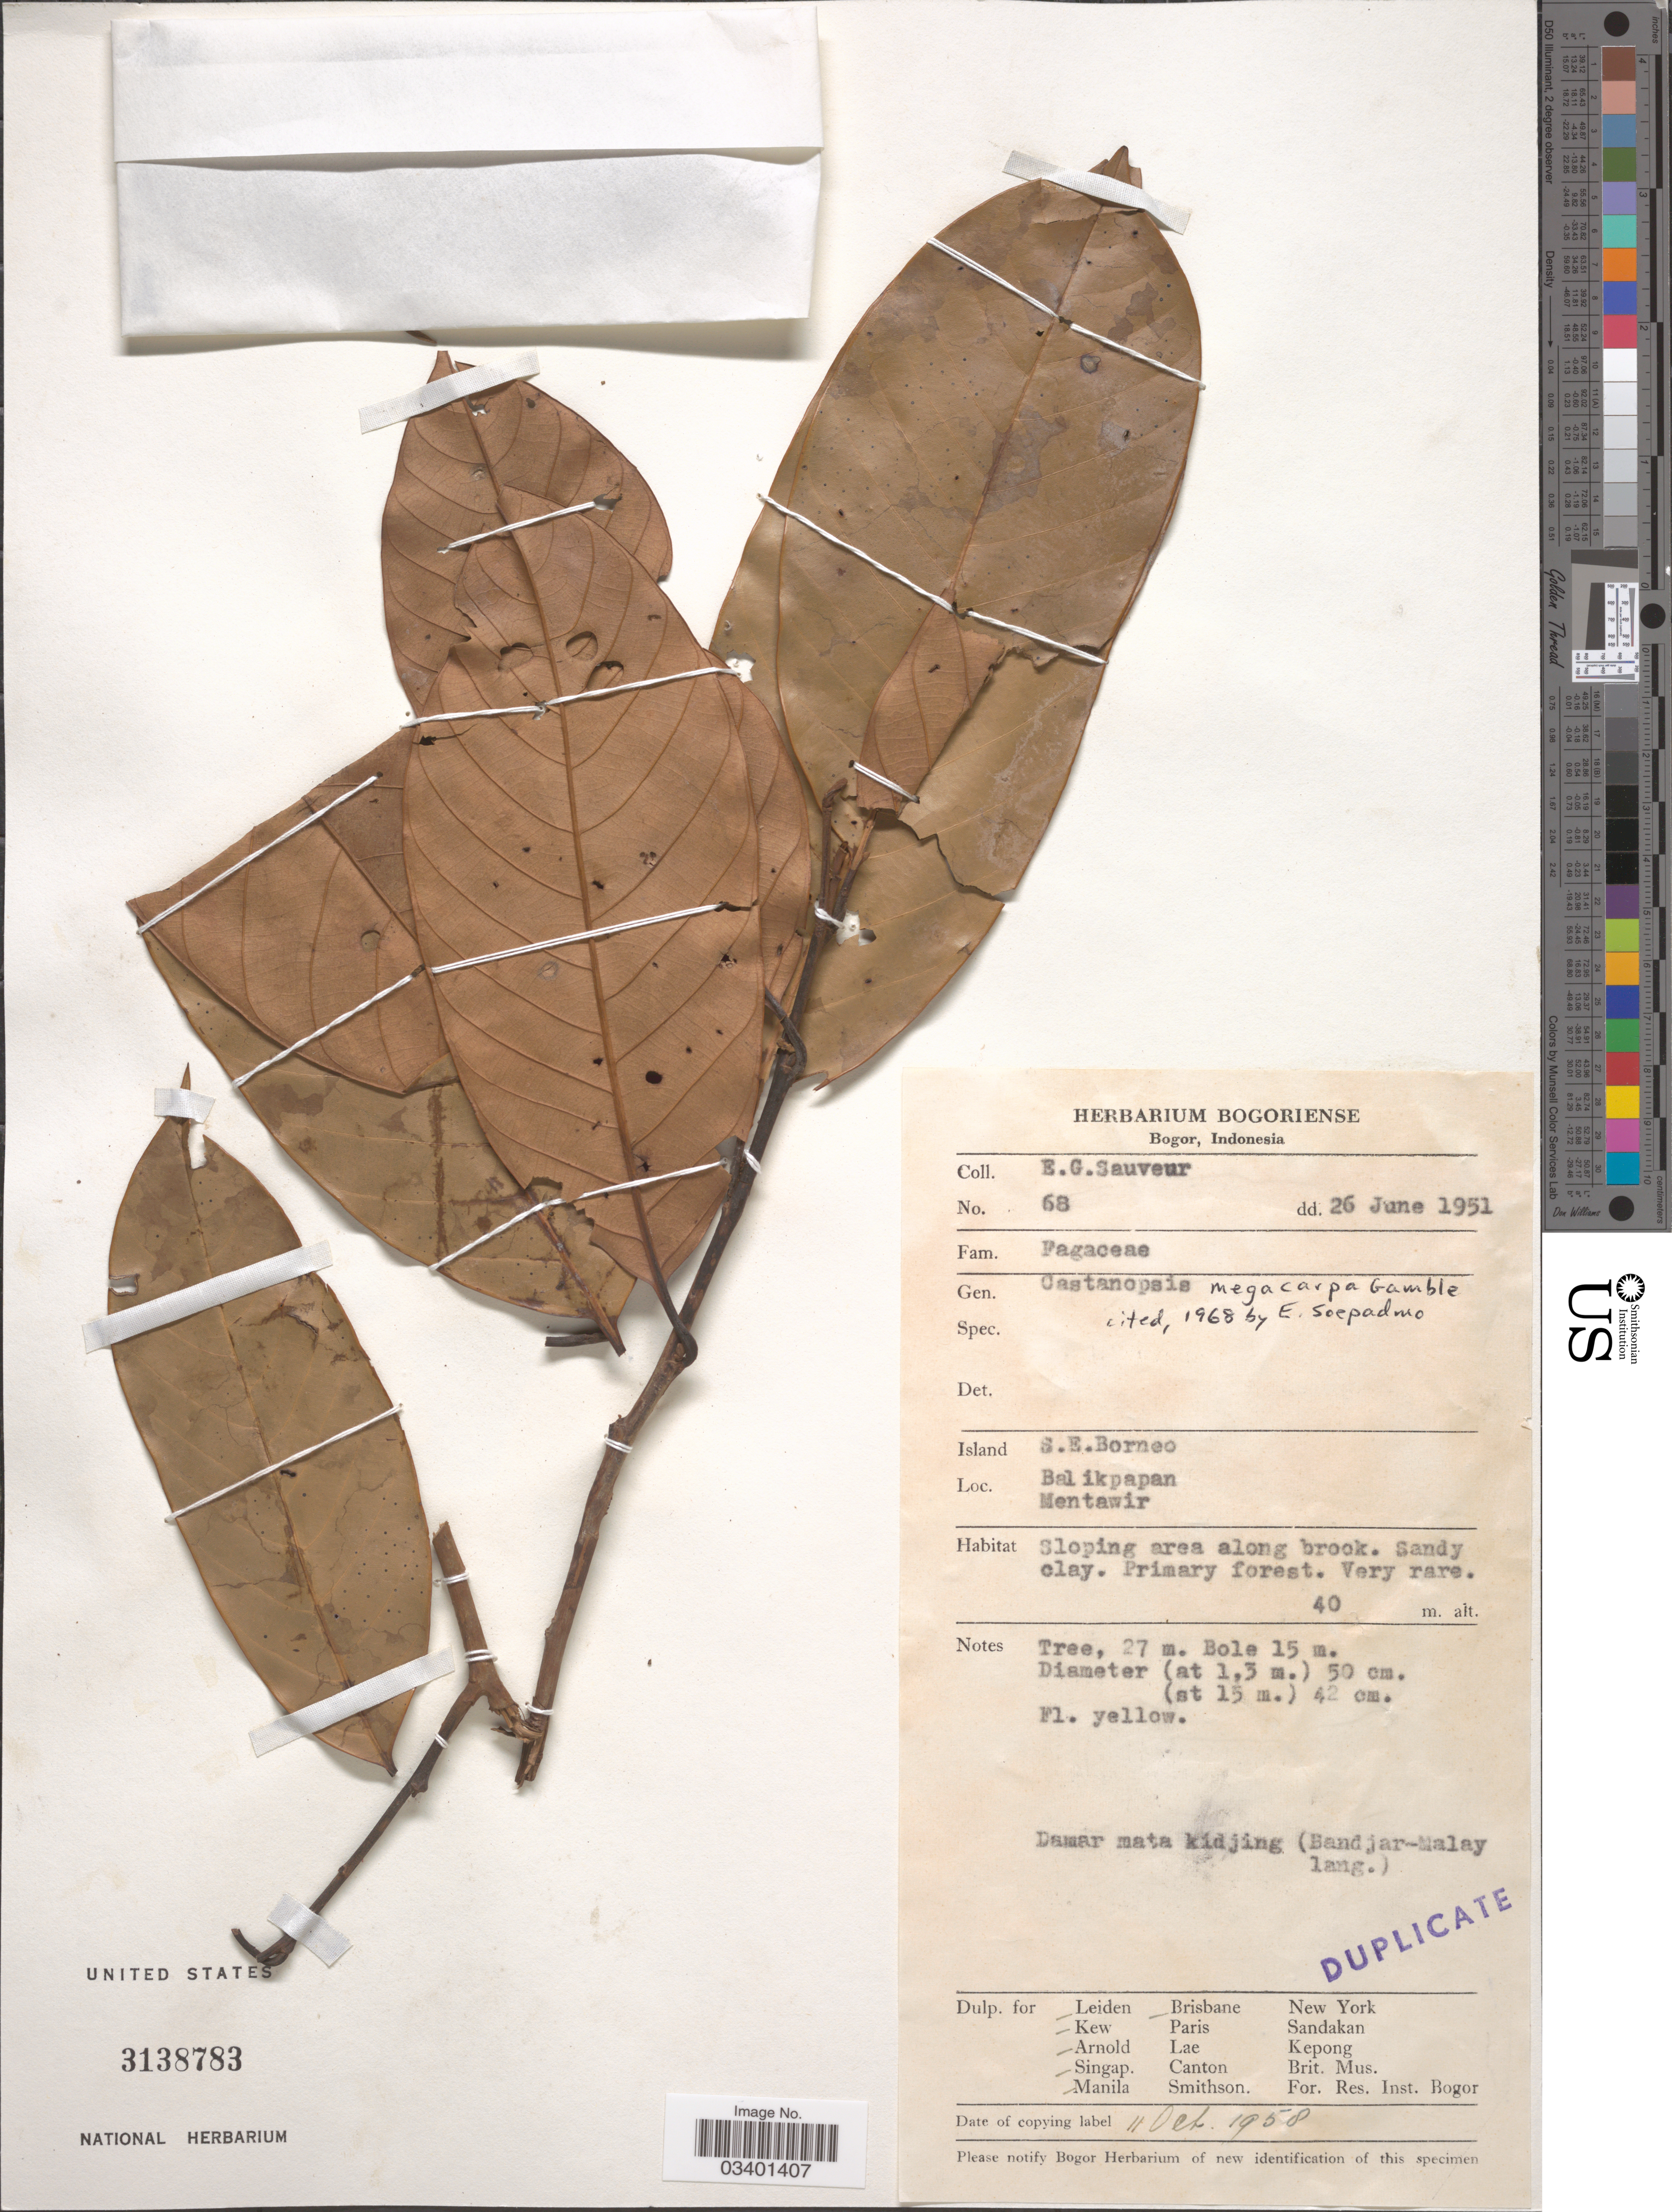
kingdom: Plantae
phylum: Tracheophyta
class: Magnoliopsida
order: Fagales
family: Fagaceae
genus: Castanopsis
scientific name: Castanopsis megacarpa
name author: Gamble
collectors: E.G. Sauveur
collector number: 68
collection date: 1951-06-26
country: Indonesia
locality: Island S.E. Borneo. Balikpapan, Mentawir.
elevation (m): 40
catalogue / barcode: US 3138783